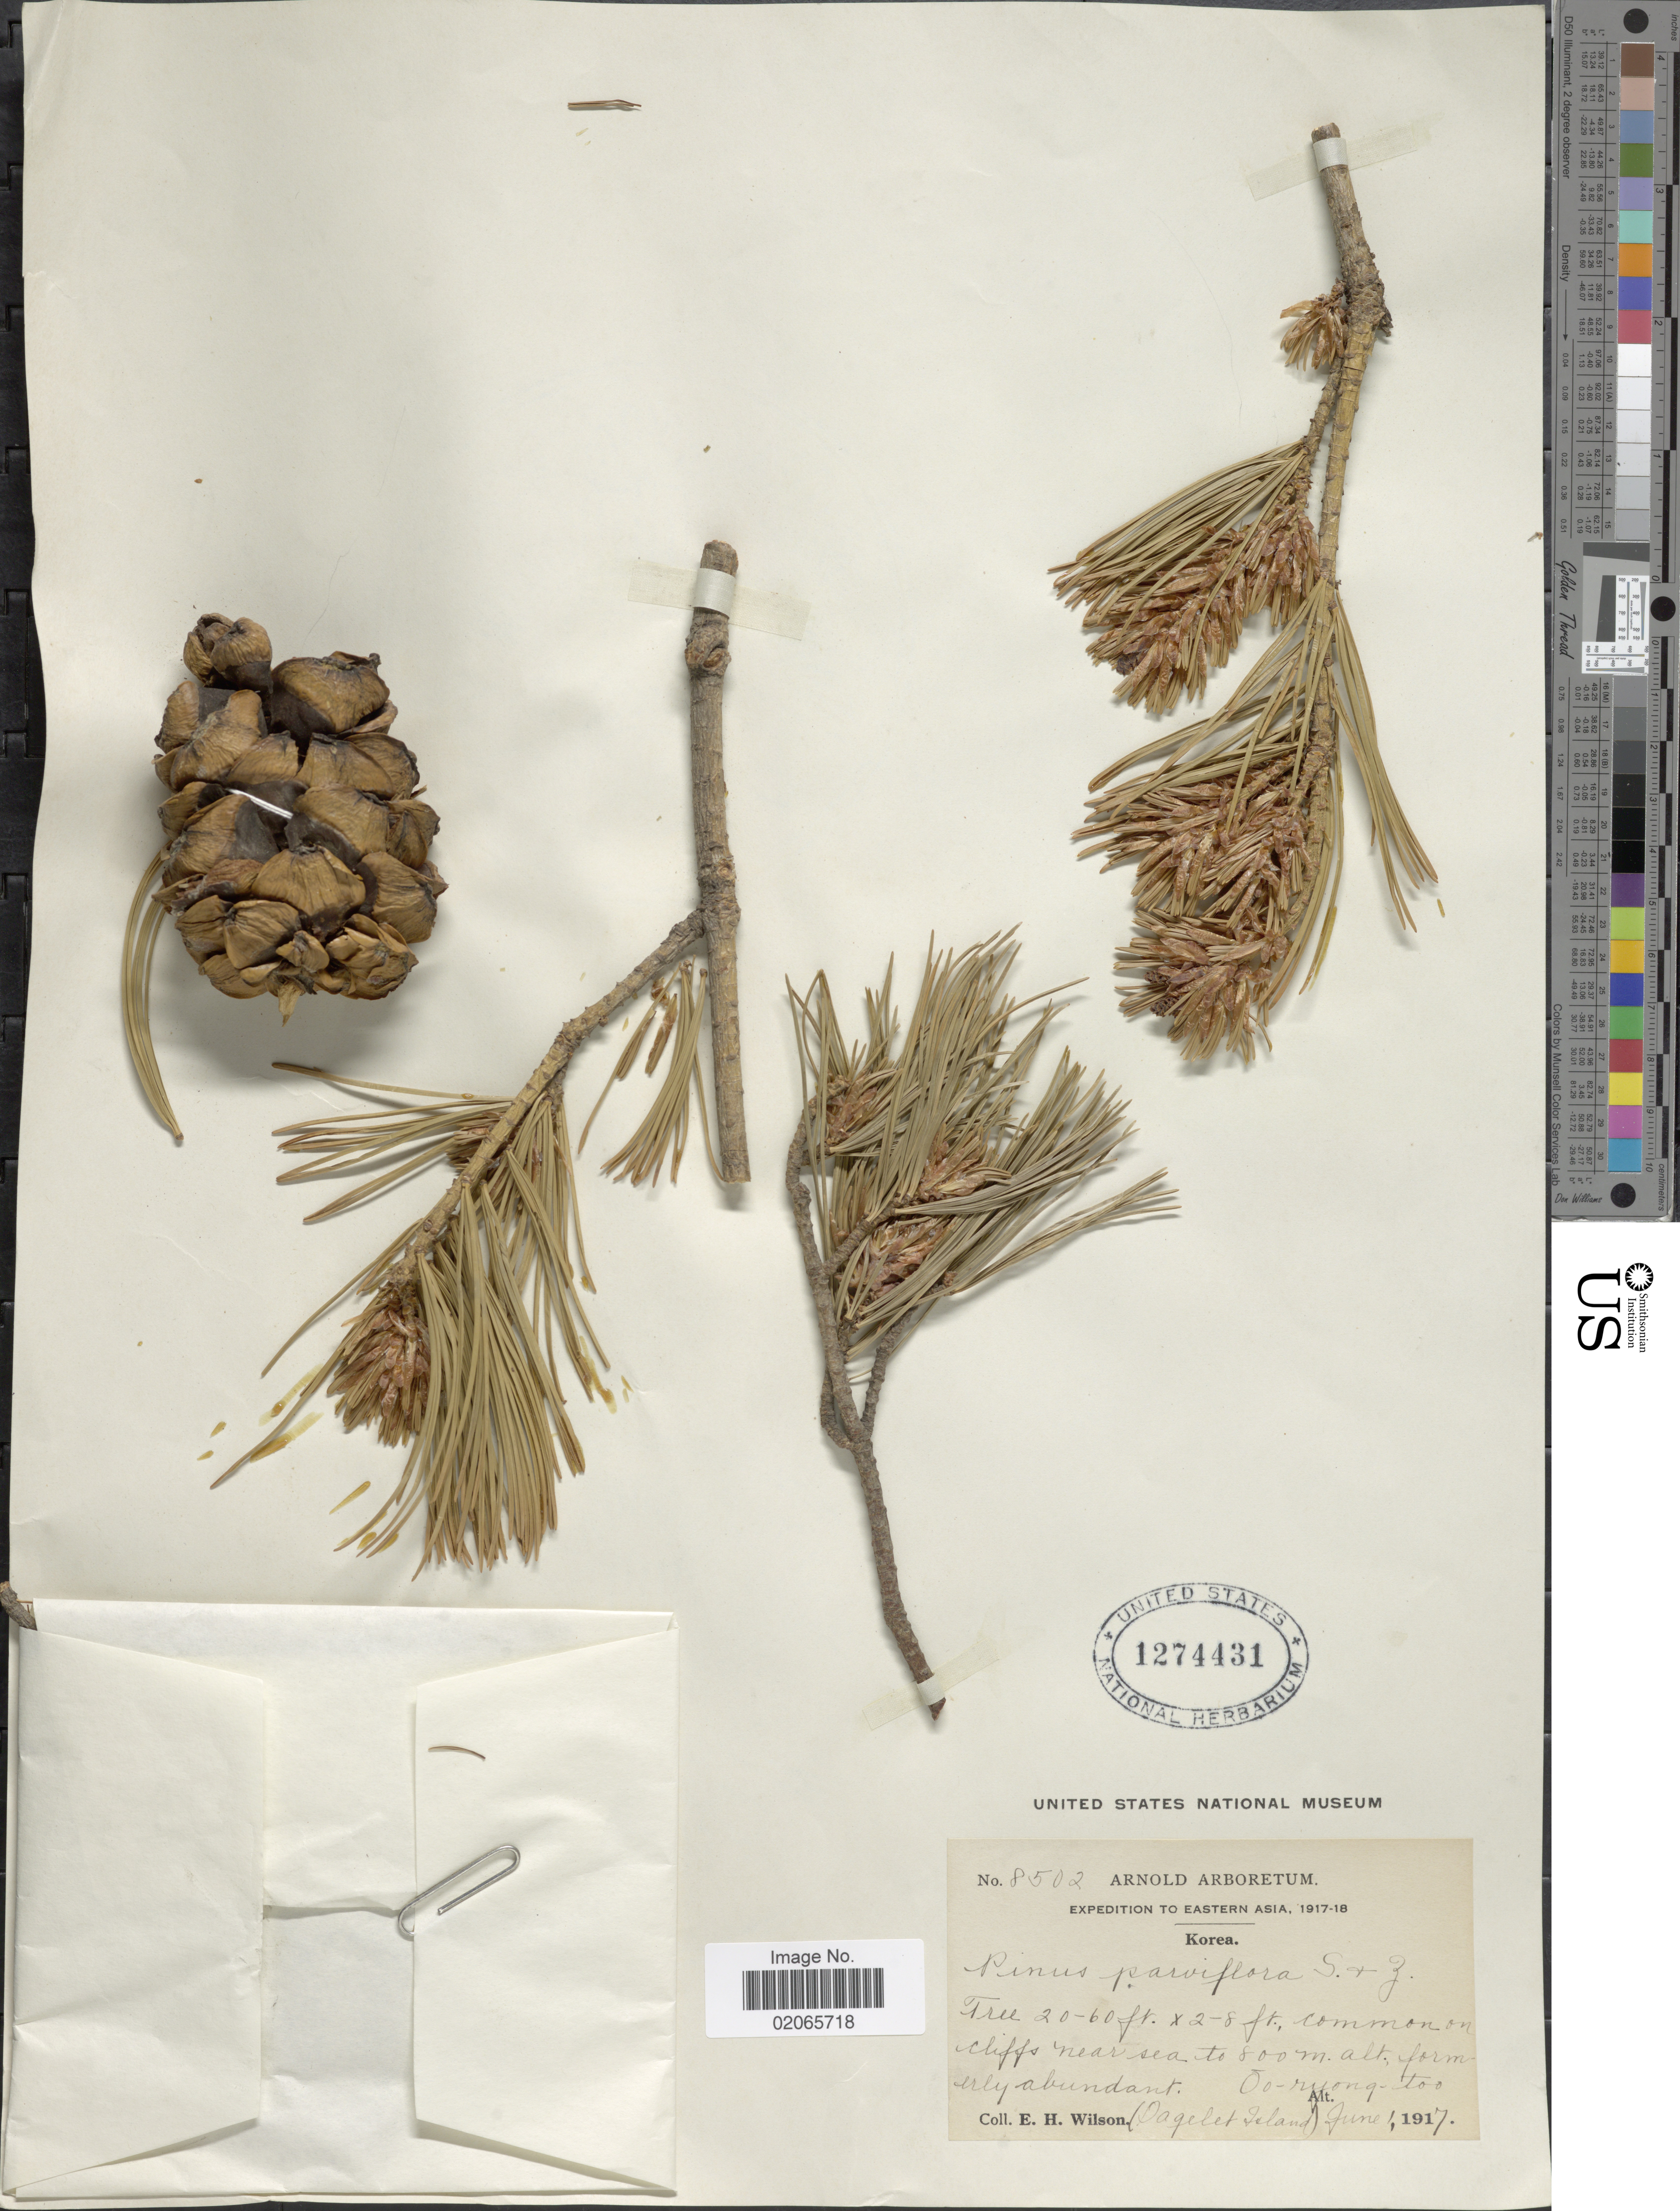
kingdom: Plantae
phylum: Tracheophyta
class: Pinopsida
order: Pinales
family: Pinaceae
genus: Pinus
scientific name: Pinus parviflora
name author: Siebold & Zucc.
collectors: E. Wilson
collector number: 8502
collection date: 1917-06-01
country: North Korea / South Korea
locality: Eastern Asia, Korea, Oo-nyong-too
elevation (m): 800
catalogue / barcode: US 1274431